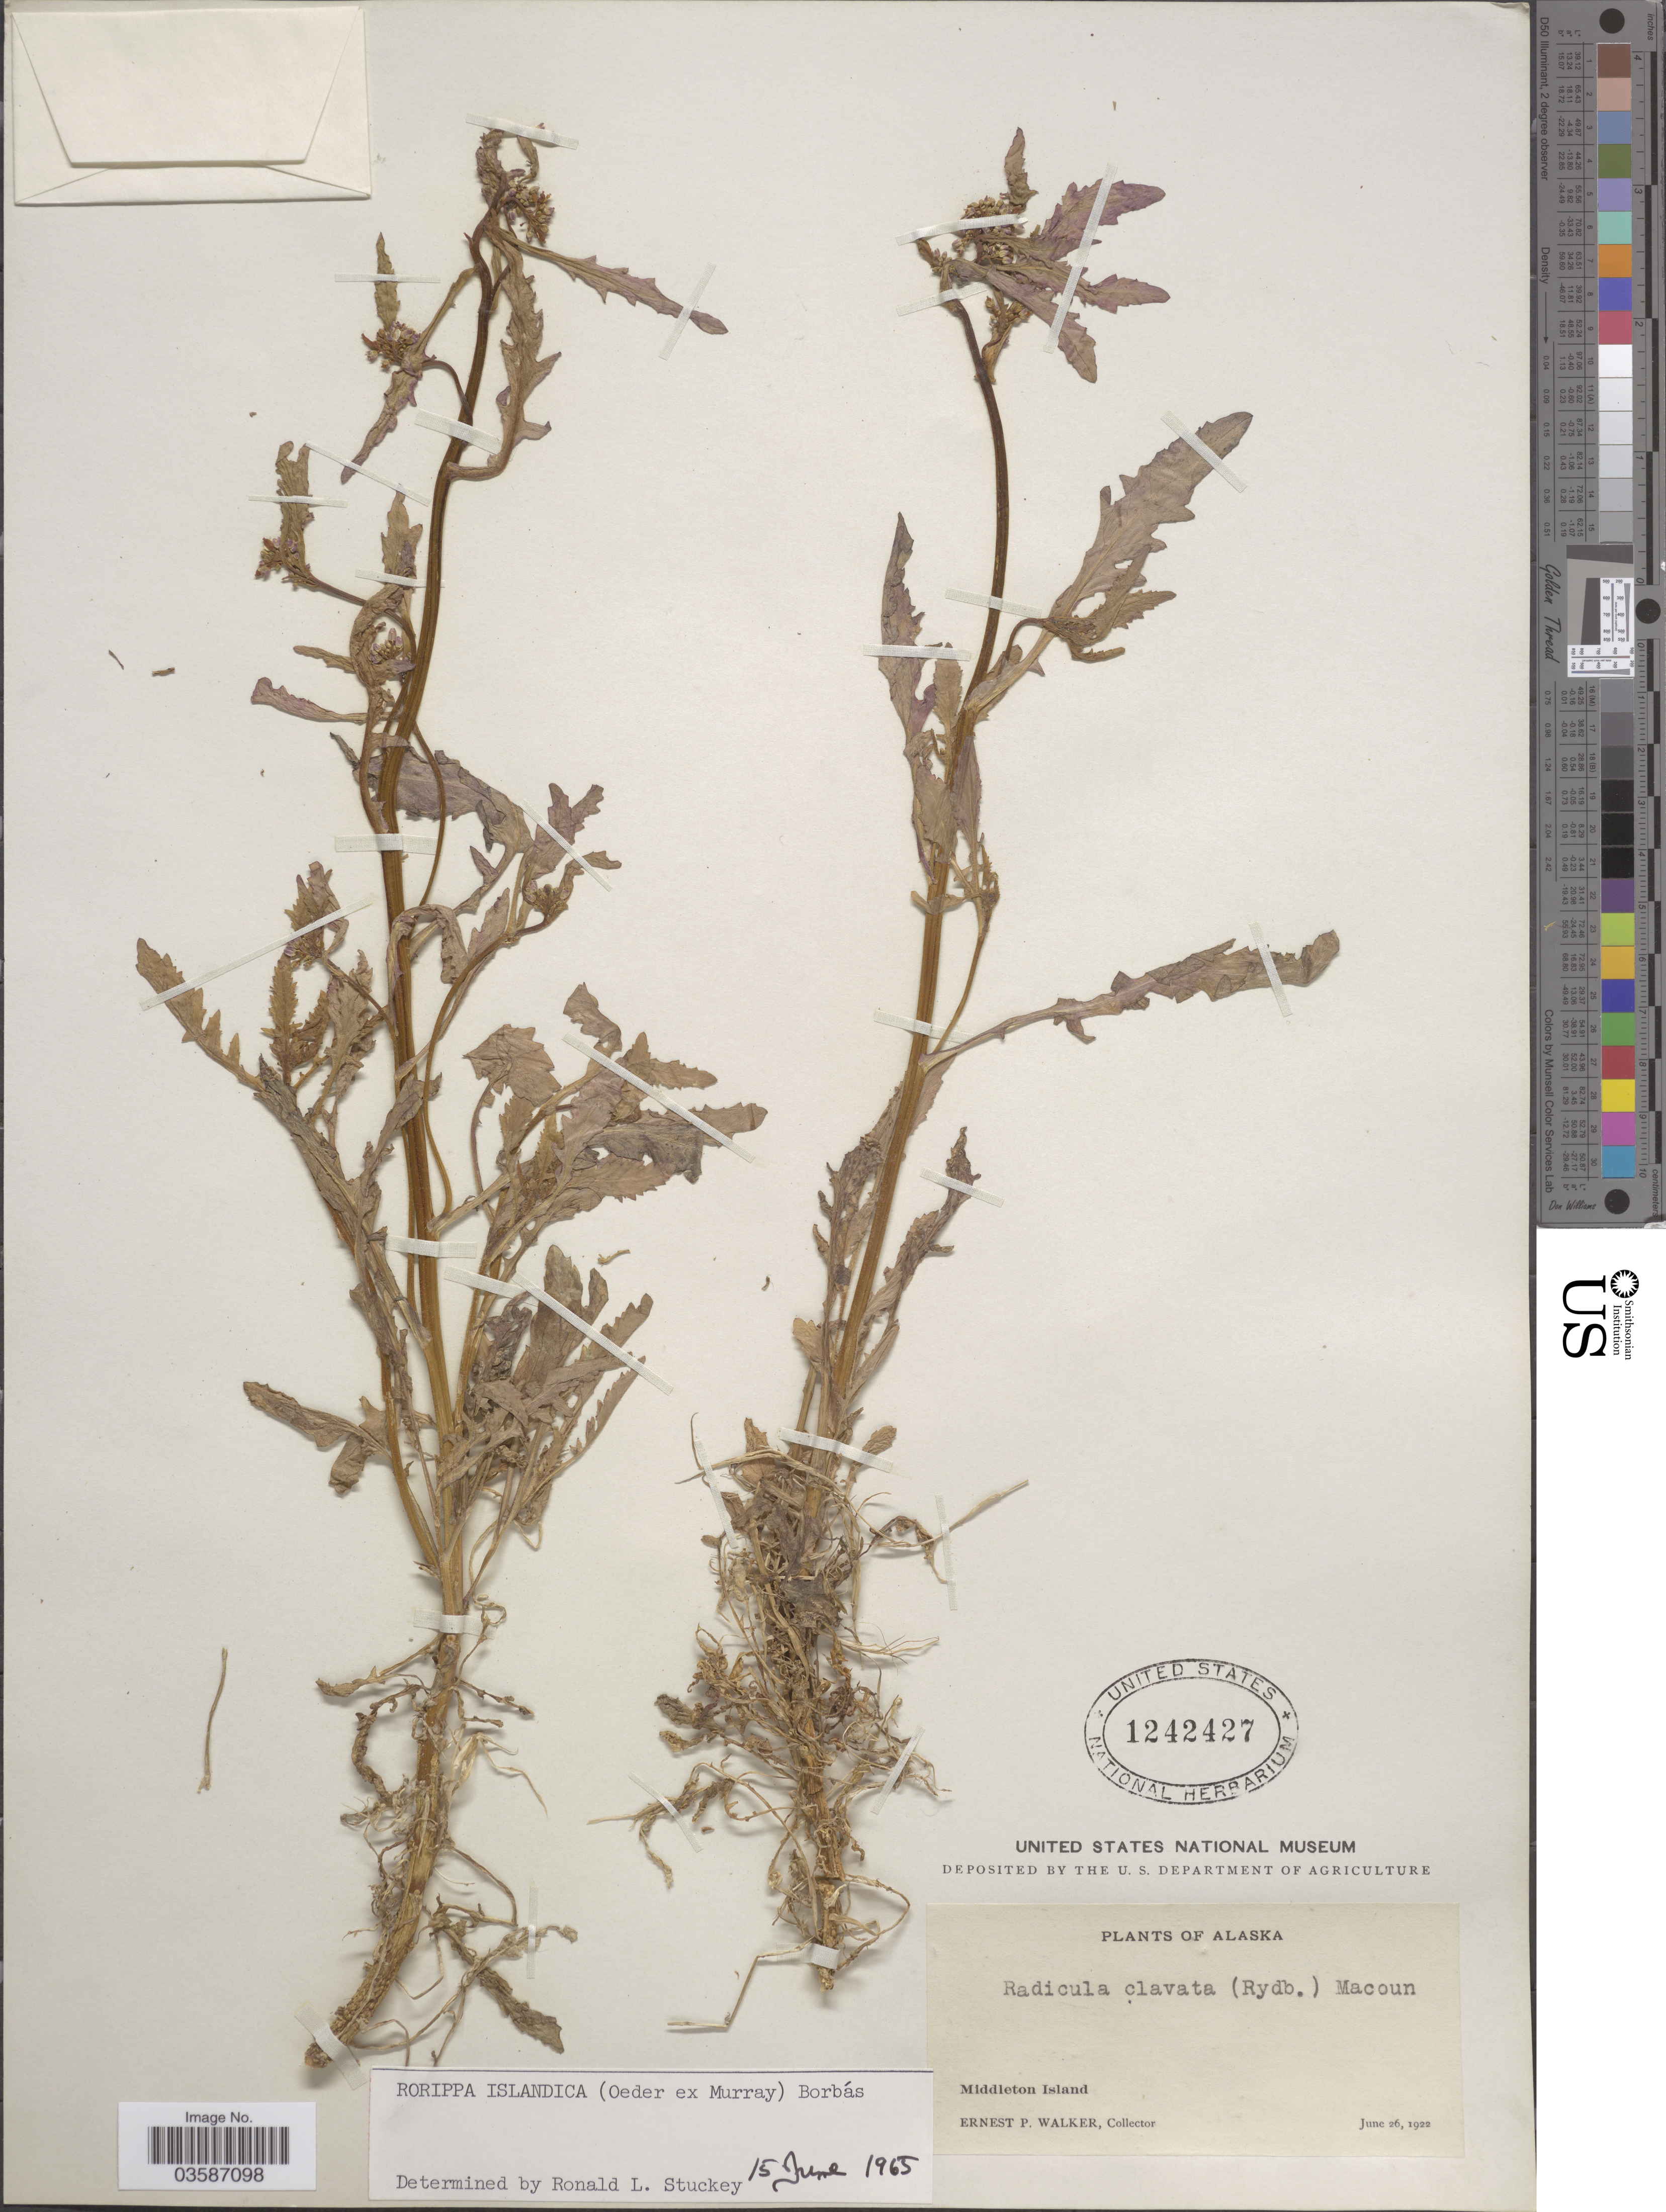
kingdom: Plantae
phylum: Tracheophyta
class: Magnoliopsida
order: Brassicales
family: Brassicaceae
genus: Rorippa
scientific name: Rorippa islandica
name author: (Oeder) Borbás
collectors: E. P. Walker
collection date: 1922-06-26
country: United States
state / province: Alaska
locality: Middleton Island.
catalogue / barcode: US 1242427